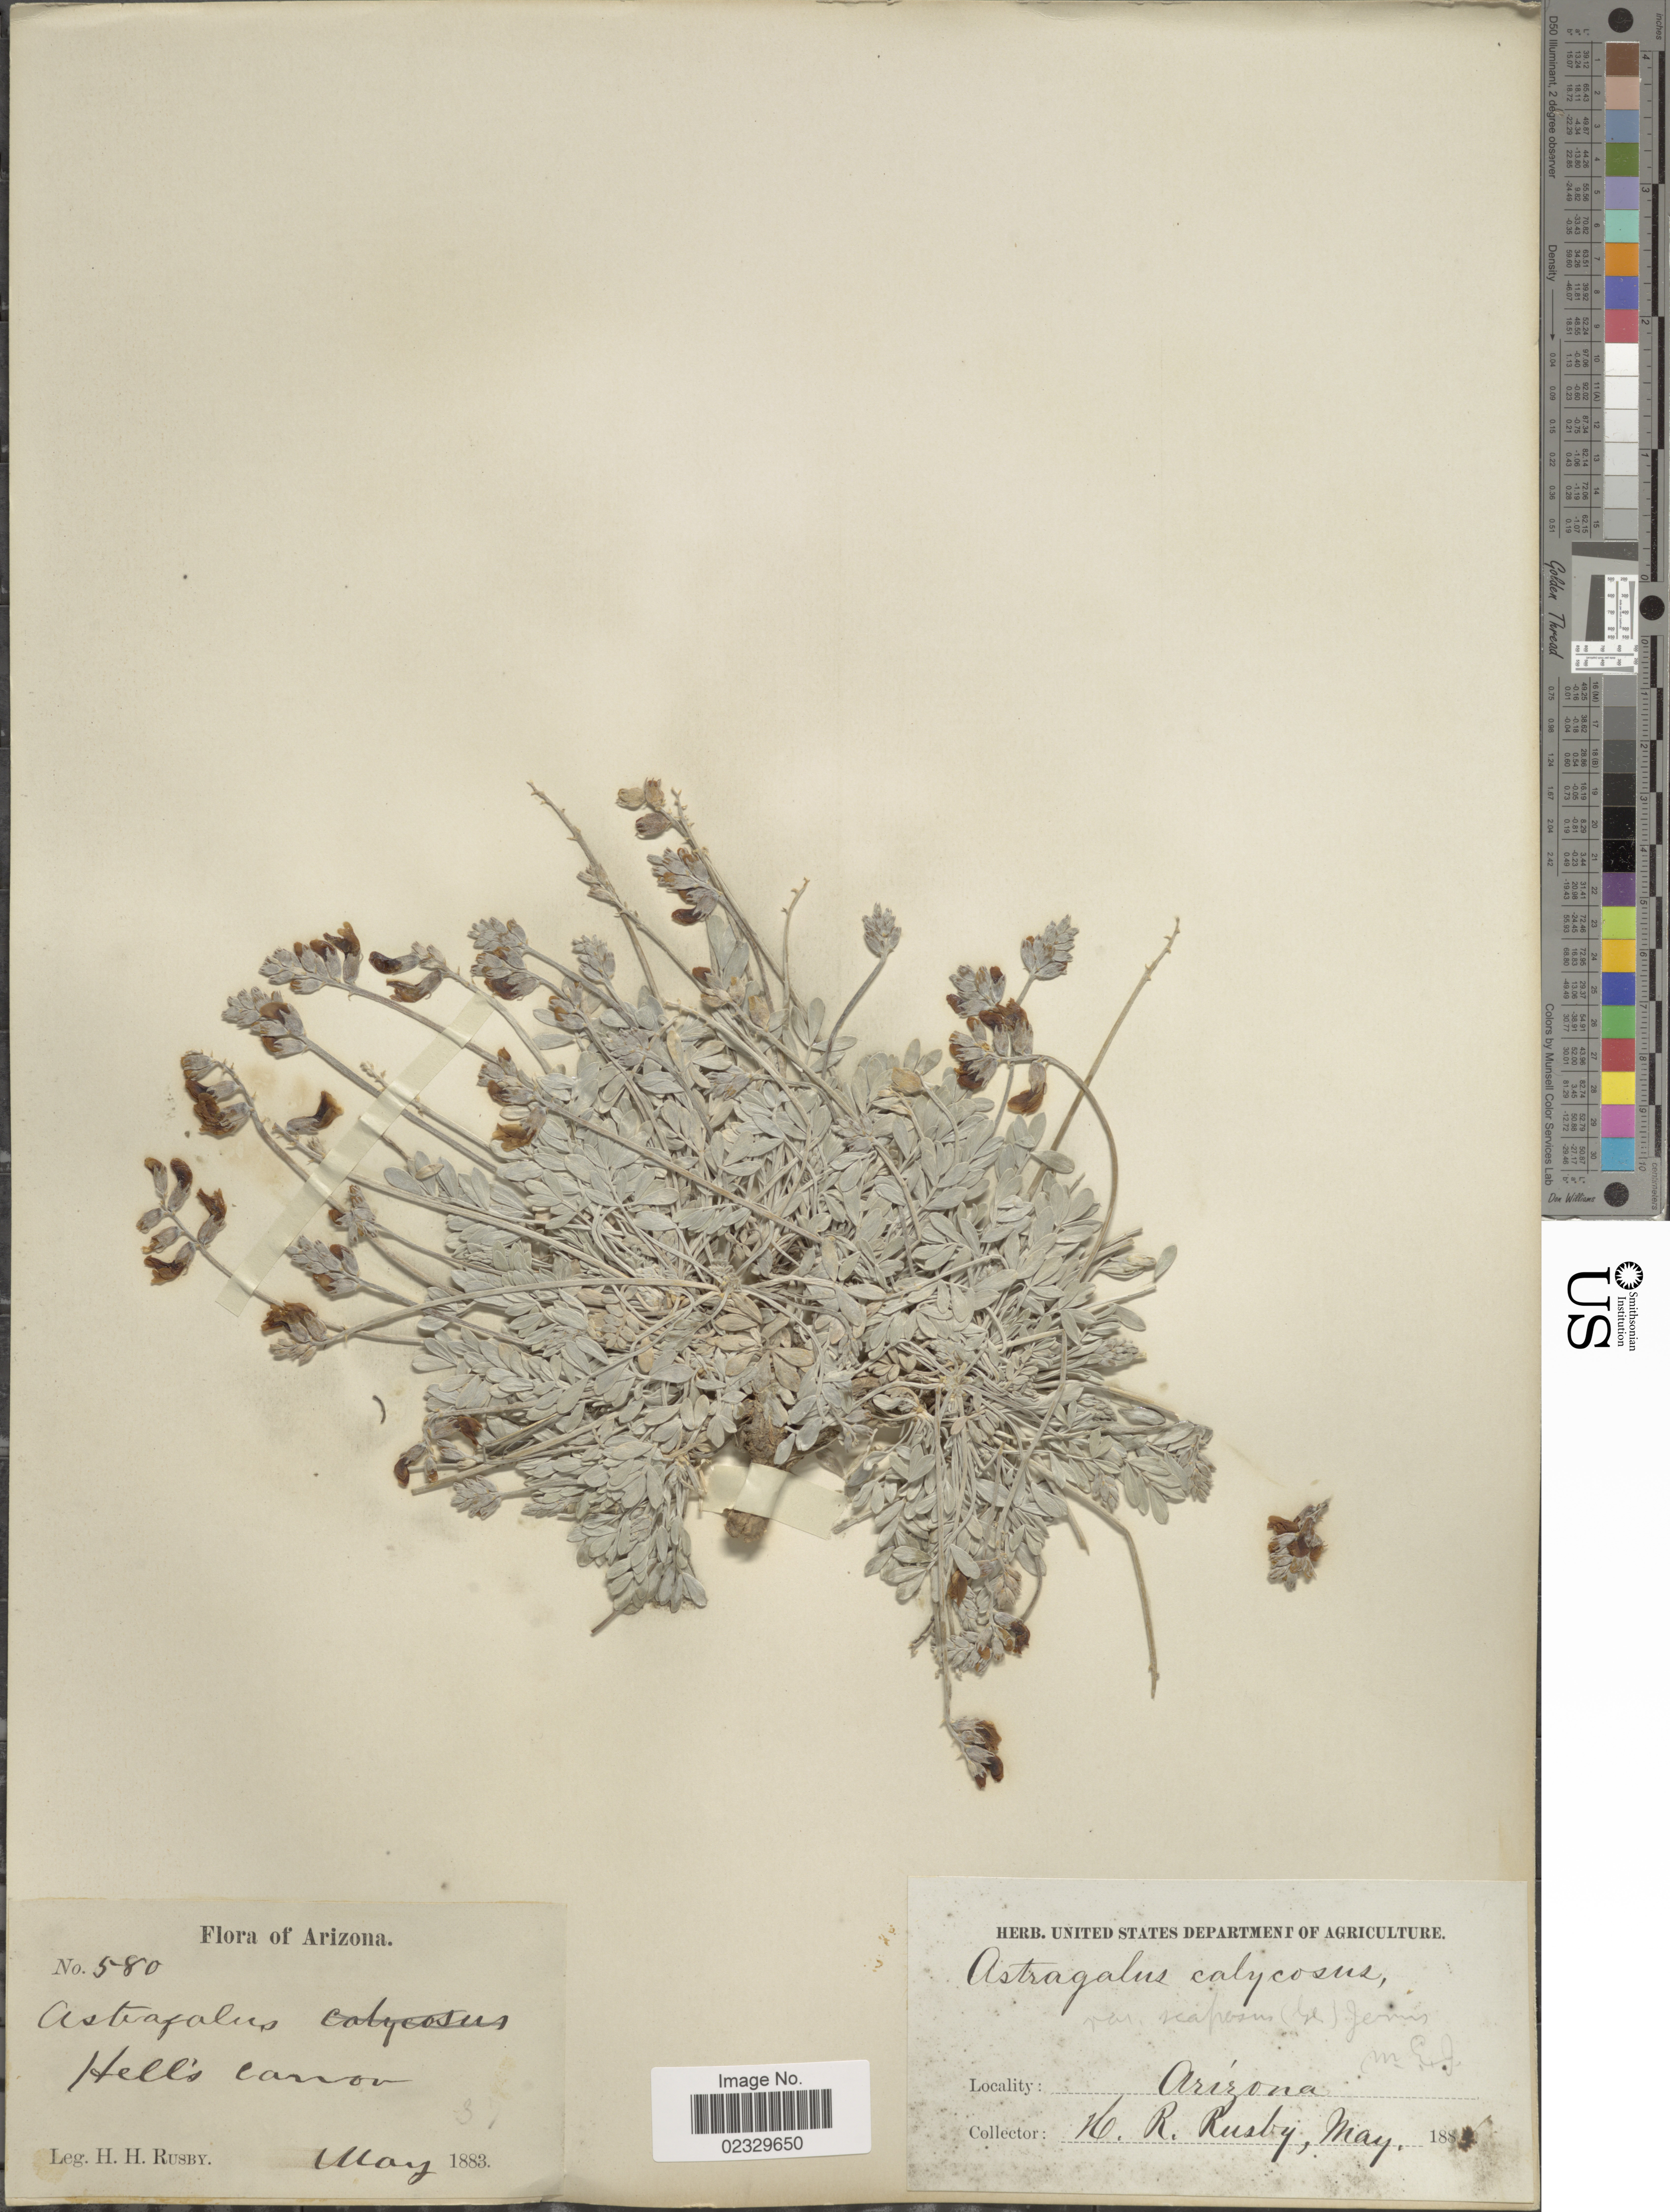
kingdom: Plantae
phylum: Tracheophyta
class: Magnoliopsida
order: Fabales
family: Fabaceae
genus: Astragalus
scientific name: Astragalus calycosus var. scaposus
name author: (A. Gray) M.E. Jones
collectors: H. H. Rusby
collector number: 580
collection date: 1883-05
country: United States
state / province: Arizona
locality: Hell's Canon